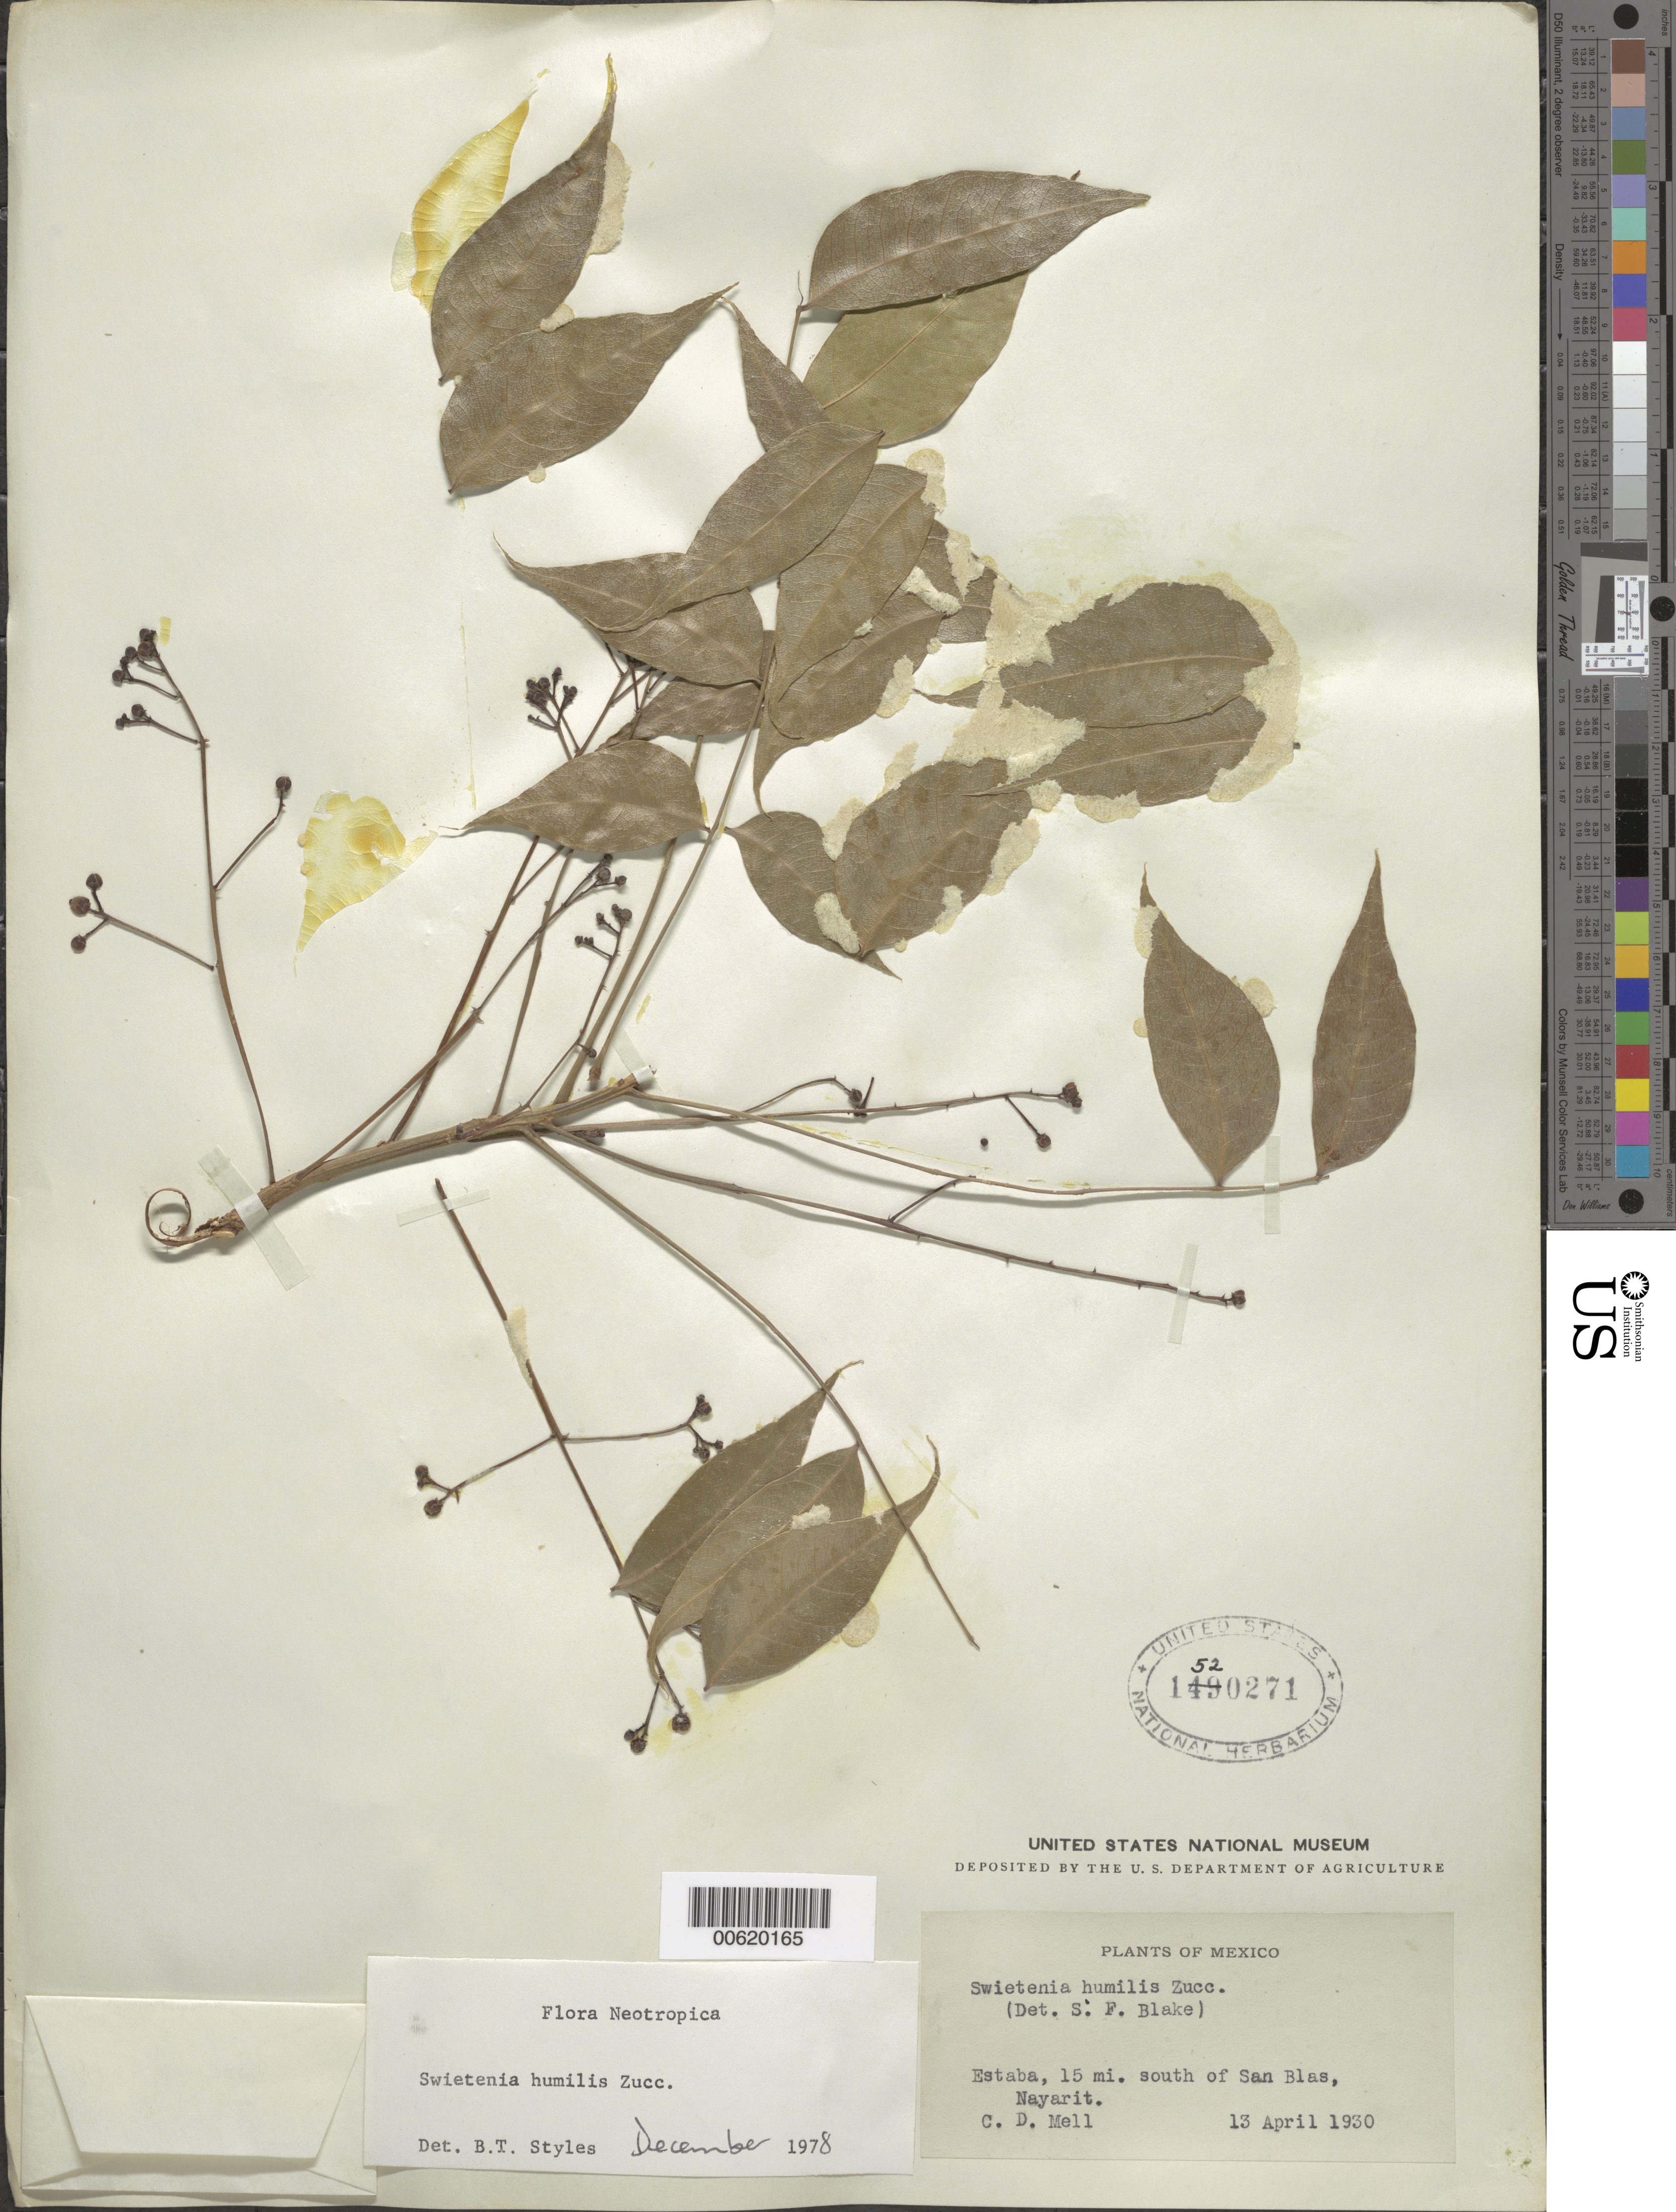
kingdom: Plantae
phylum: Tracheophyta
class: Magnoliopsida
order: Sapindales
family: Meliaceae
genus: Swietenia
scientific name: Swietenia humilis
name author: Zucc.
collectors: C. D. Mell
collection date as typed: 13 Apr 1930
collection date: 1930-04-13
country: Mexico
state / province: Nayarit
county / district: San Blas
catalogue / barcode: US 1520271